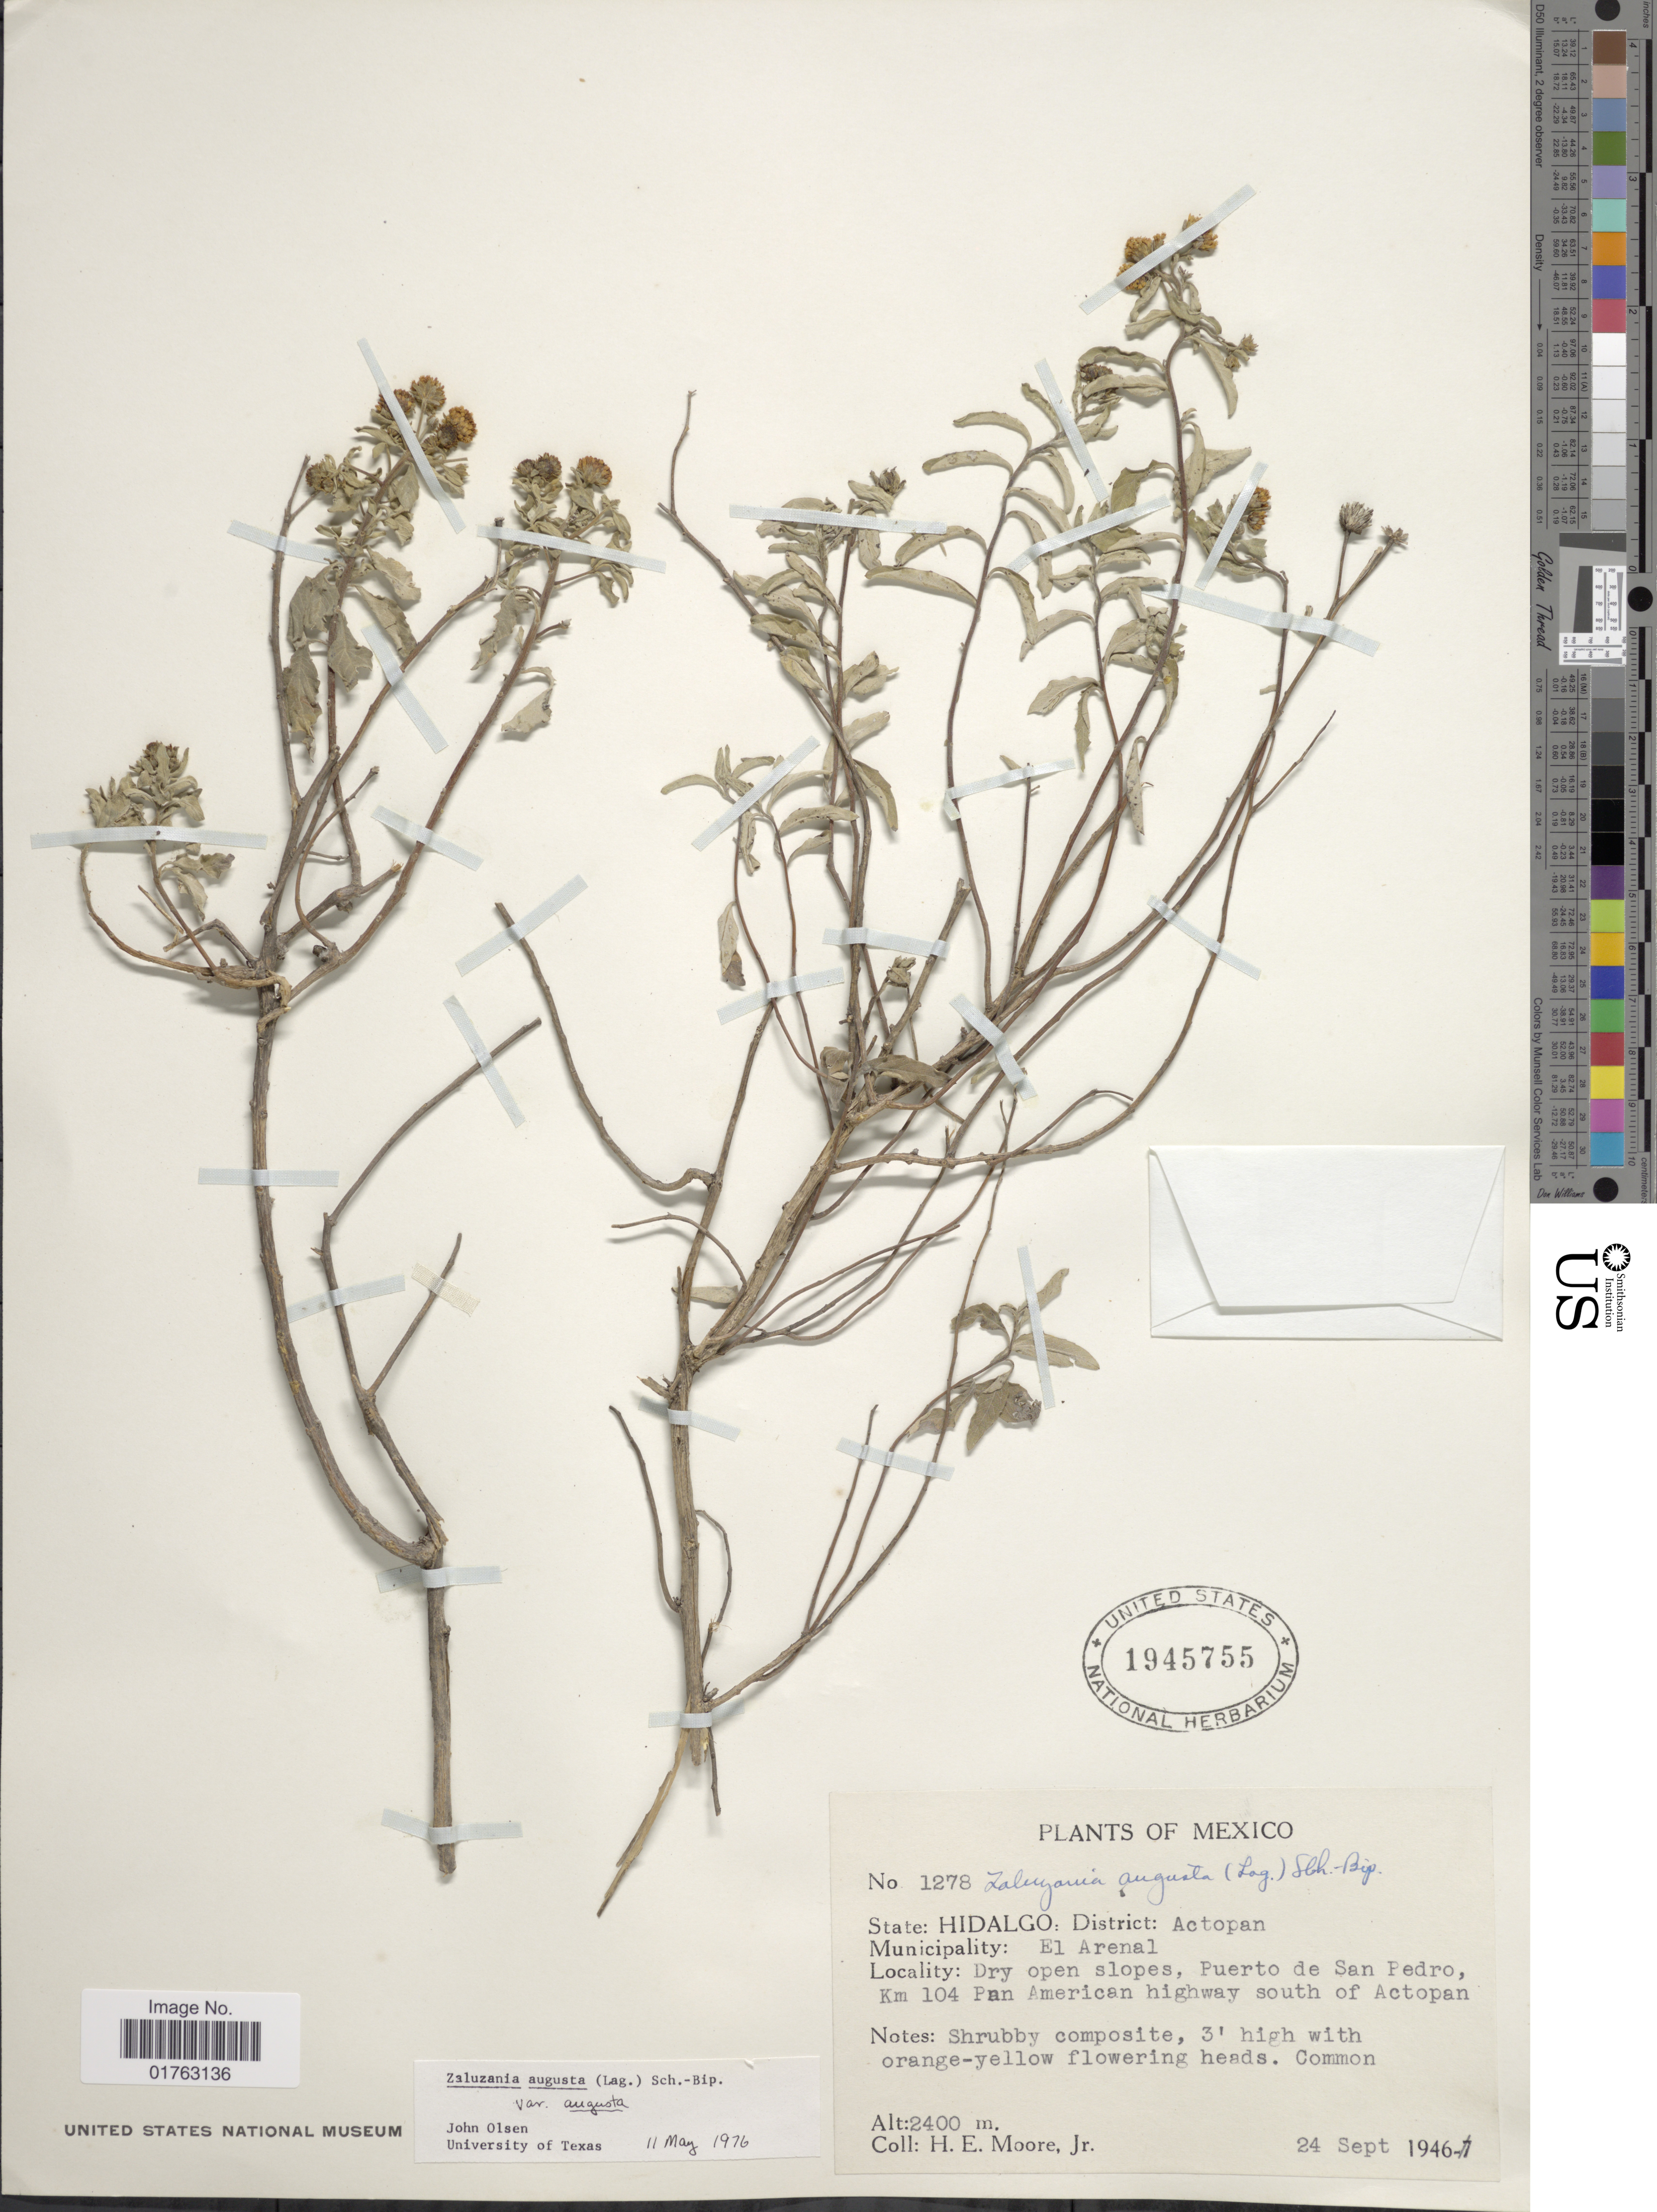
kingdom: Plantae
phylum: Tracheophyta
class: Magnoliopsida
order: Asterales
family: Asteraceae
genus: Zaluzania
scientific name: Zaluzania angusta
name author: (Lag.) Sch. Bip.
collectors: H. Moore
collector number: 1278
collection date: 1946-09-24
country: Mexico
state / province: Hidalgo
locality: District Actopan, Municipality: El Arenal, Dry open slopes, Puerto de San Pedro, Km 104 Pan American Highway south of Actopan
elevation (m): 2400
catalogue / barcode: US 1945755